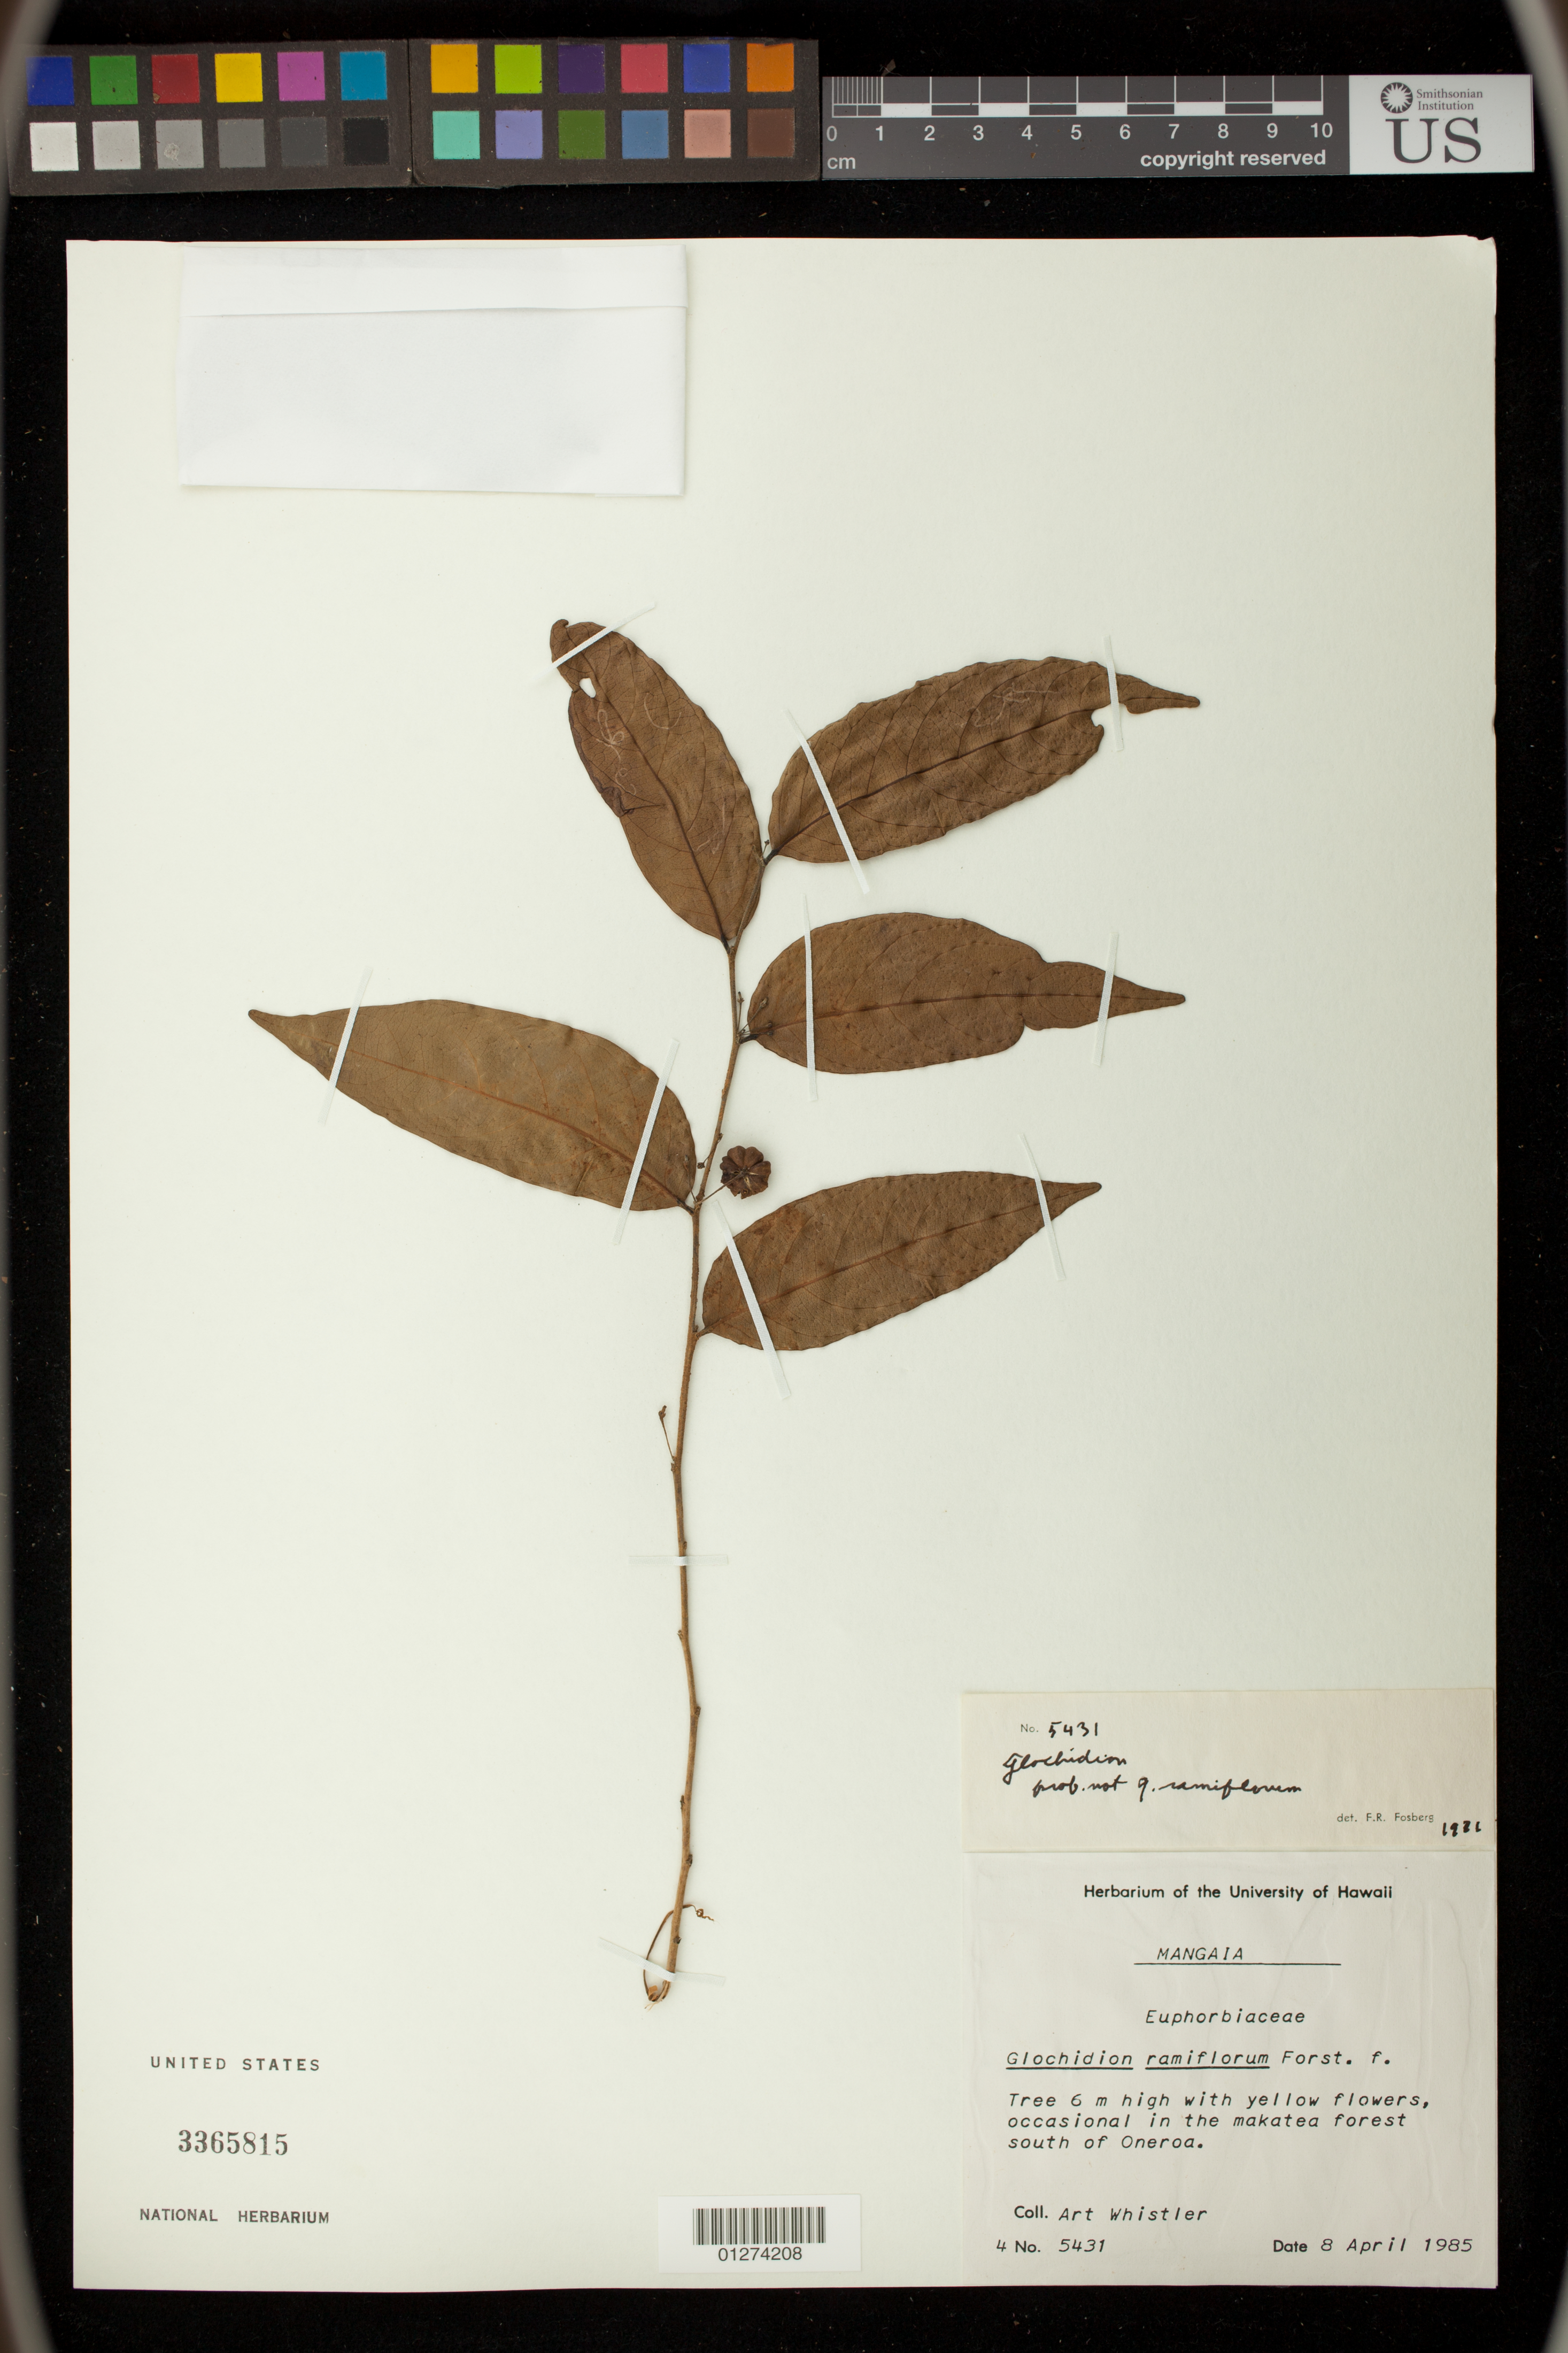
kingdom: Plantae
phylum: Tracheophyta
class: Magnoliopsida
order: Malpighiales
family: Phyllanthaceae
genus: Glochidion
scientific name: Glochidion ramiflorum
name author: J.R. Forst. & G. Forst.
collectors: A. Whistler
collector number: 5431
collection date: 1985-04-08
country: Cook Islands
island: Mangaia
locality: South of Oneroa.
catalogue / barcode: US 3365815